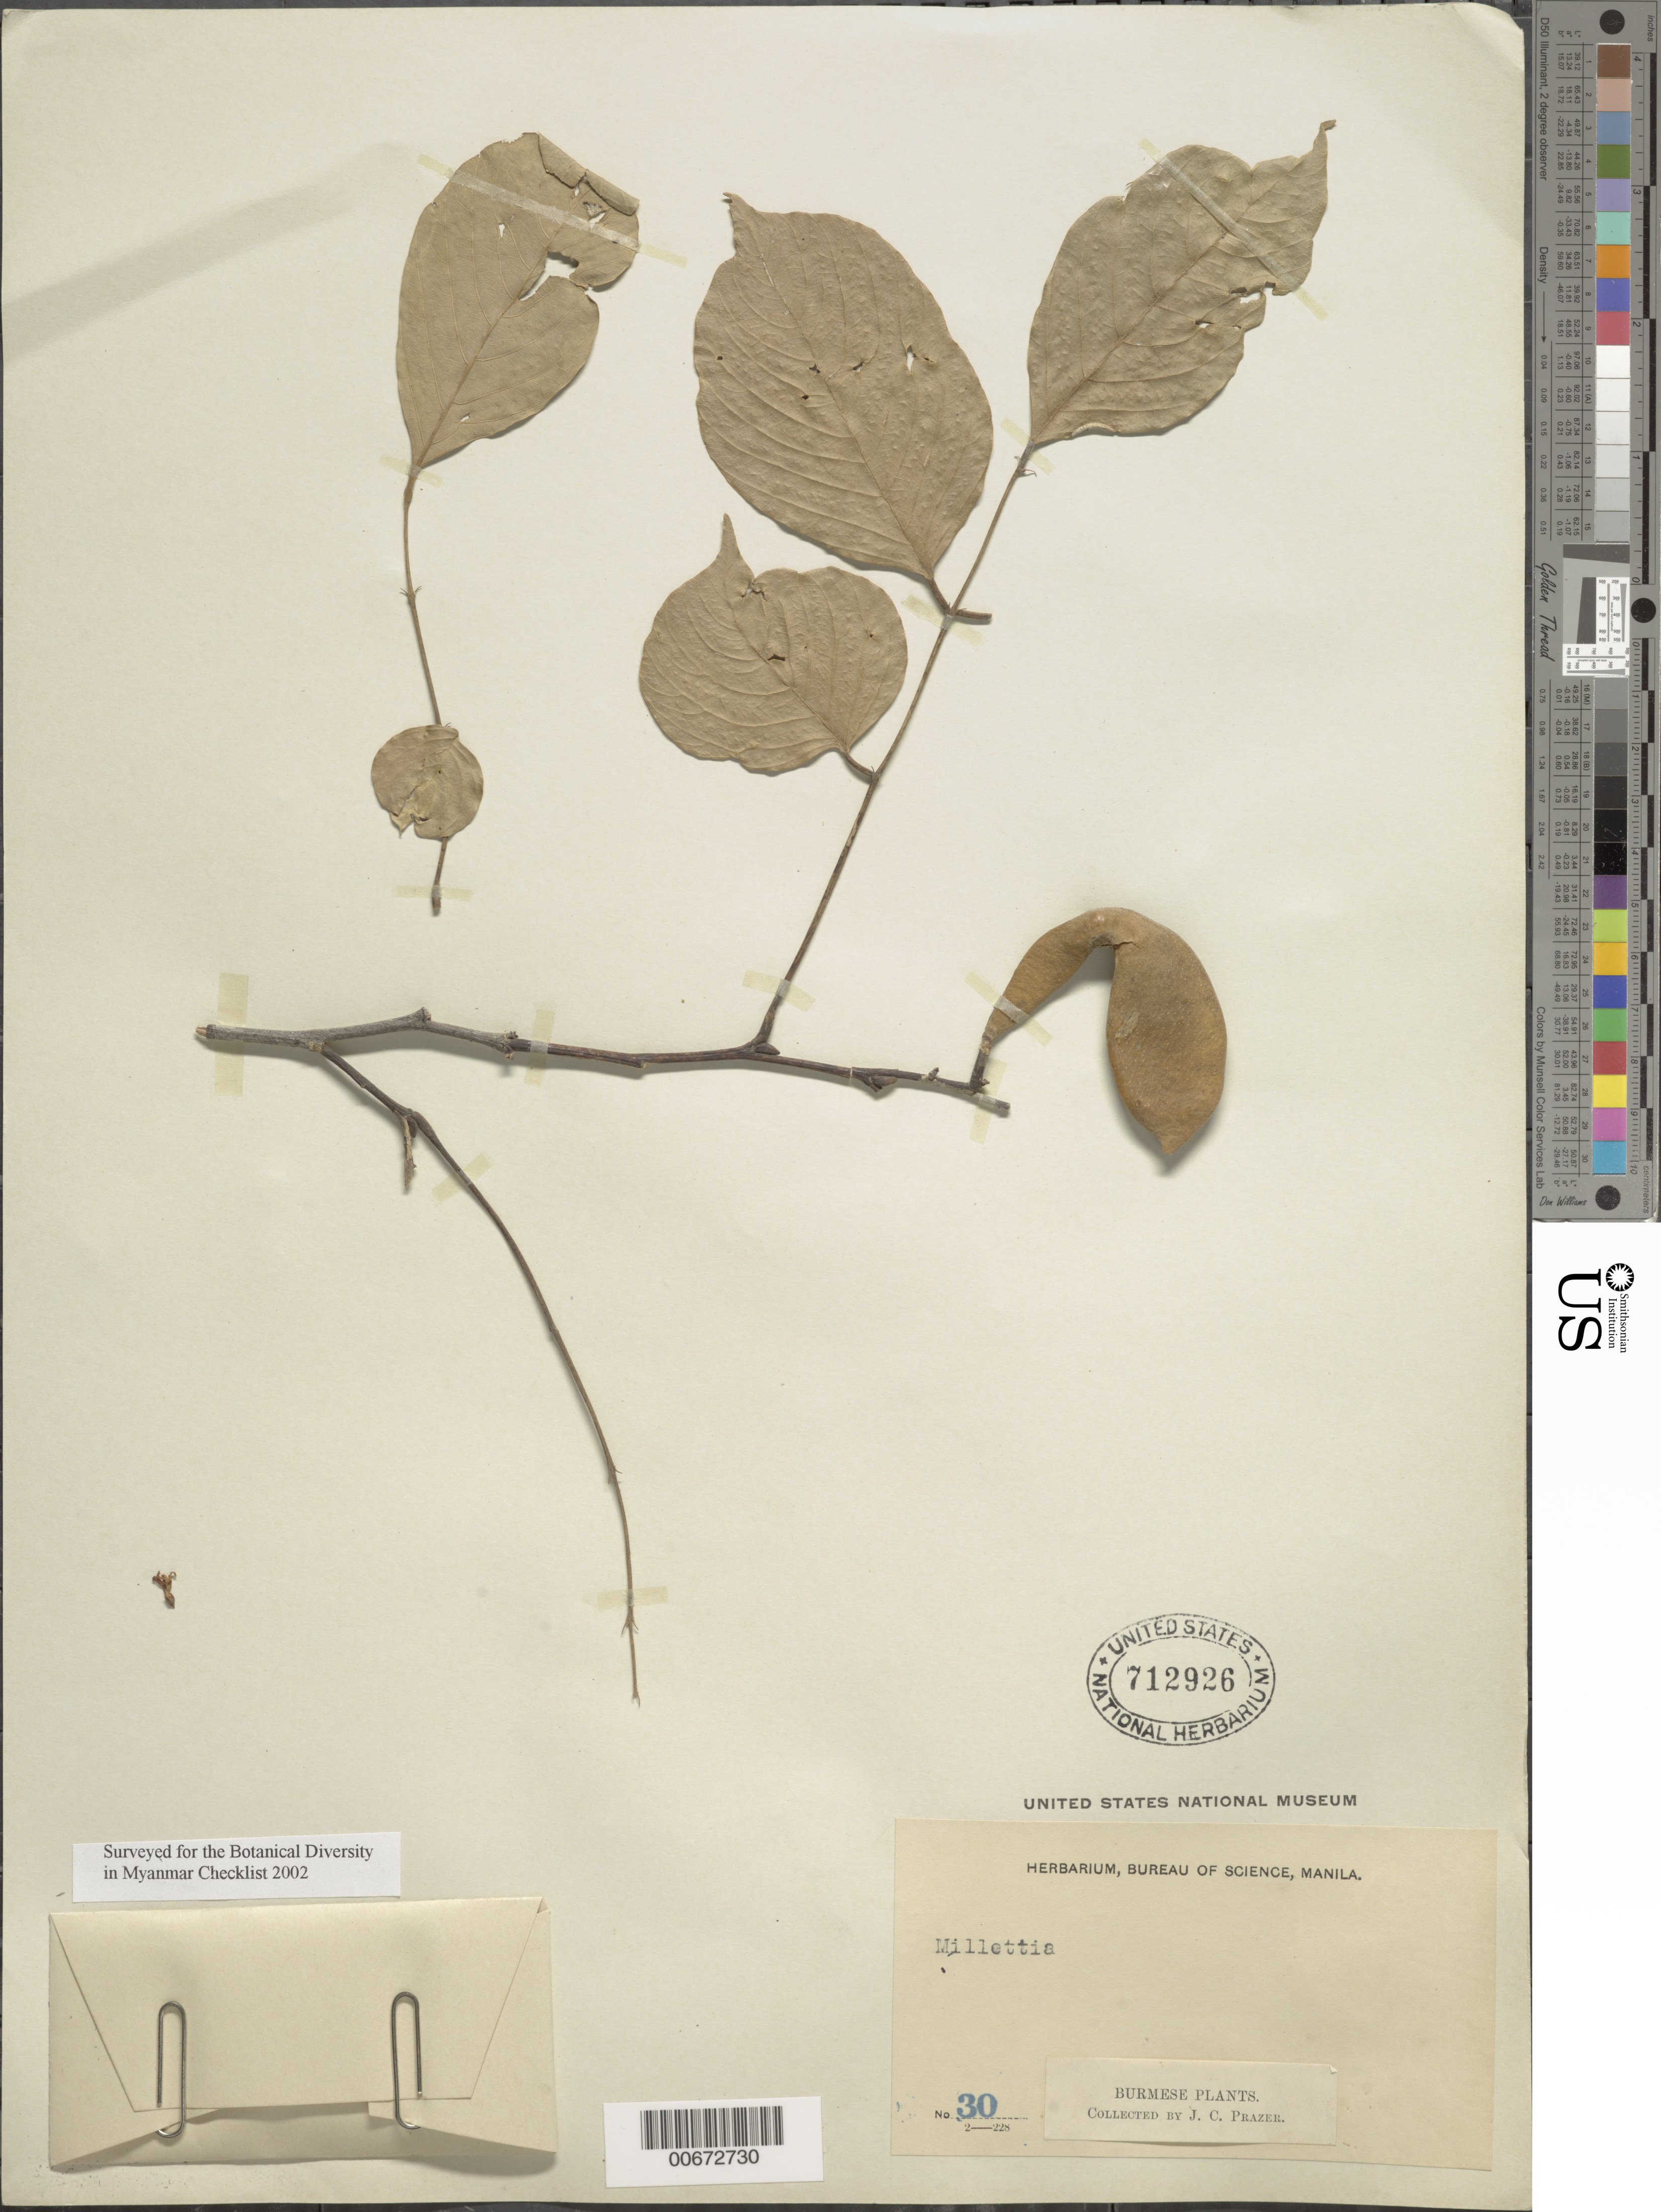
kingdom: Plantae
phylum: Tracheophyta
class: Magnoliopsida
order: Fabales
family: Fabaceae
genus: Millettia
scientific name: Millettia sp.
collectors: J. Prazer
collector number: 30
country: Myanmar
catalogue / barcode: US 712926